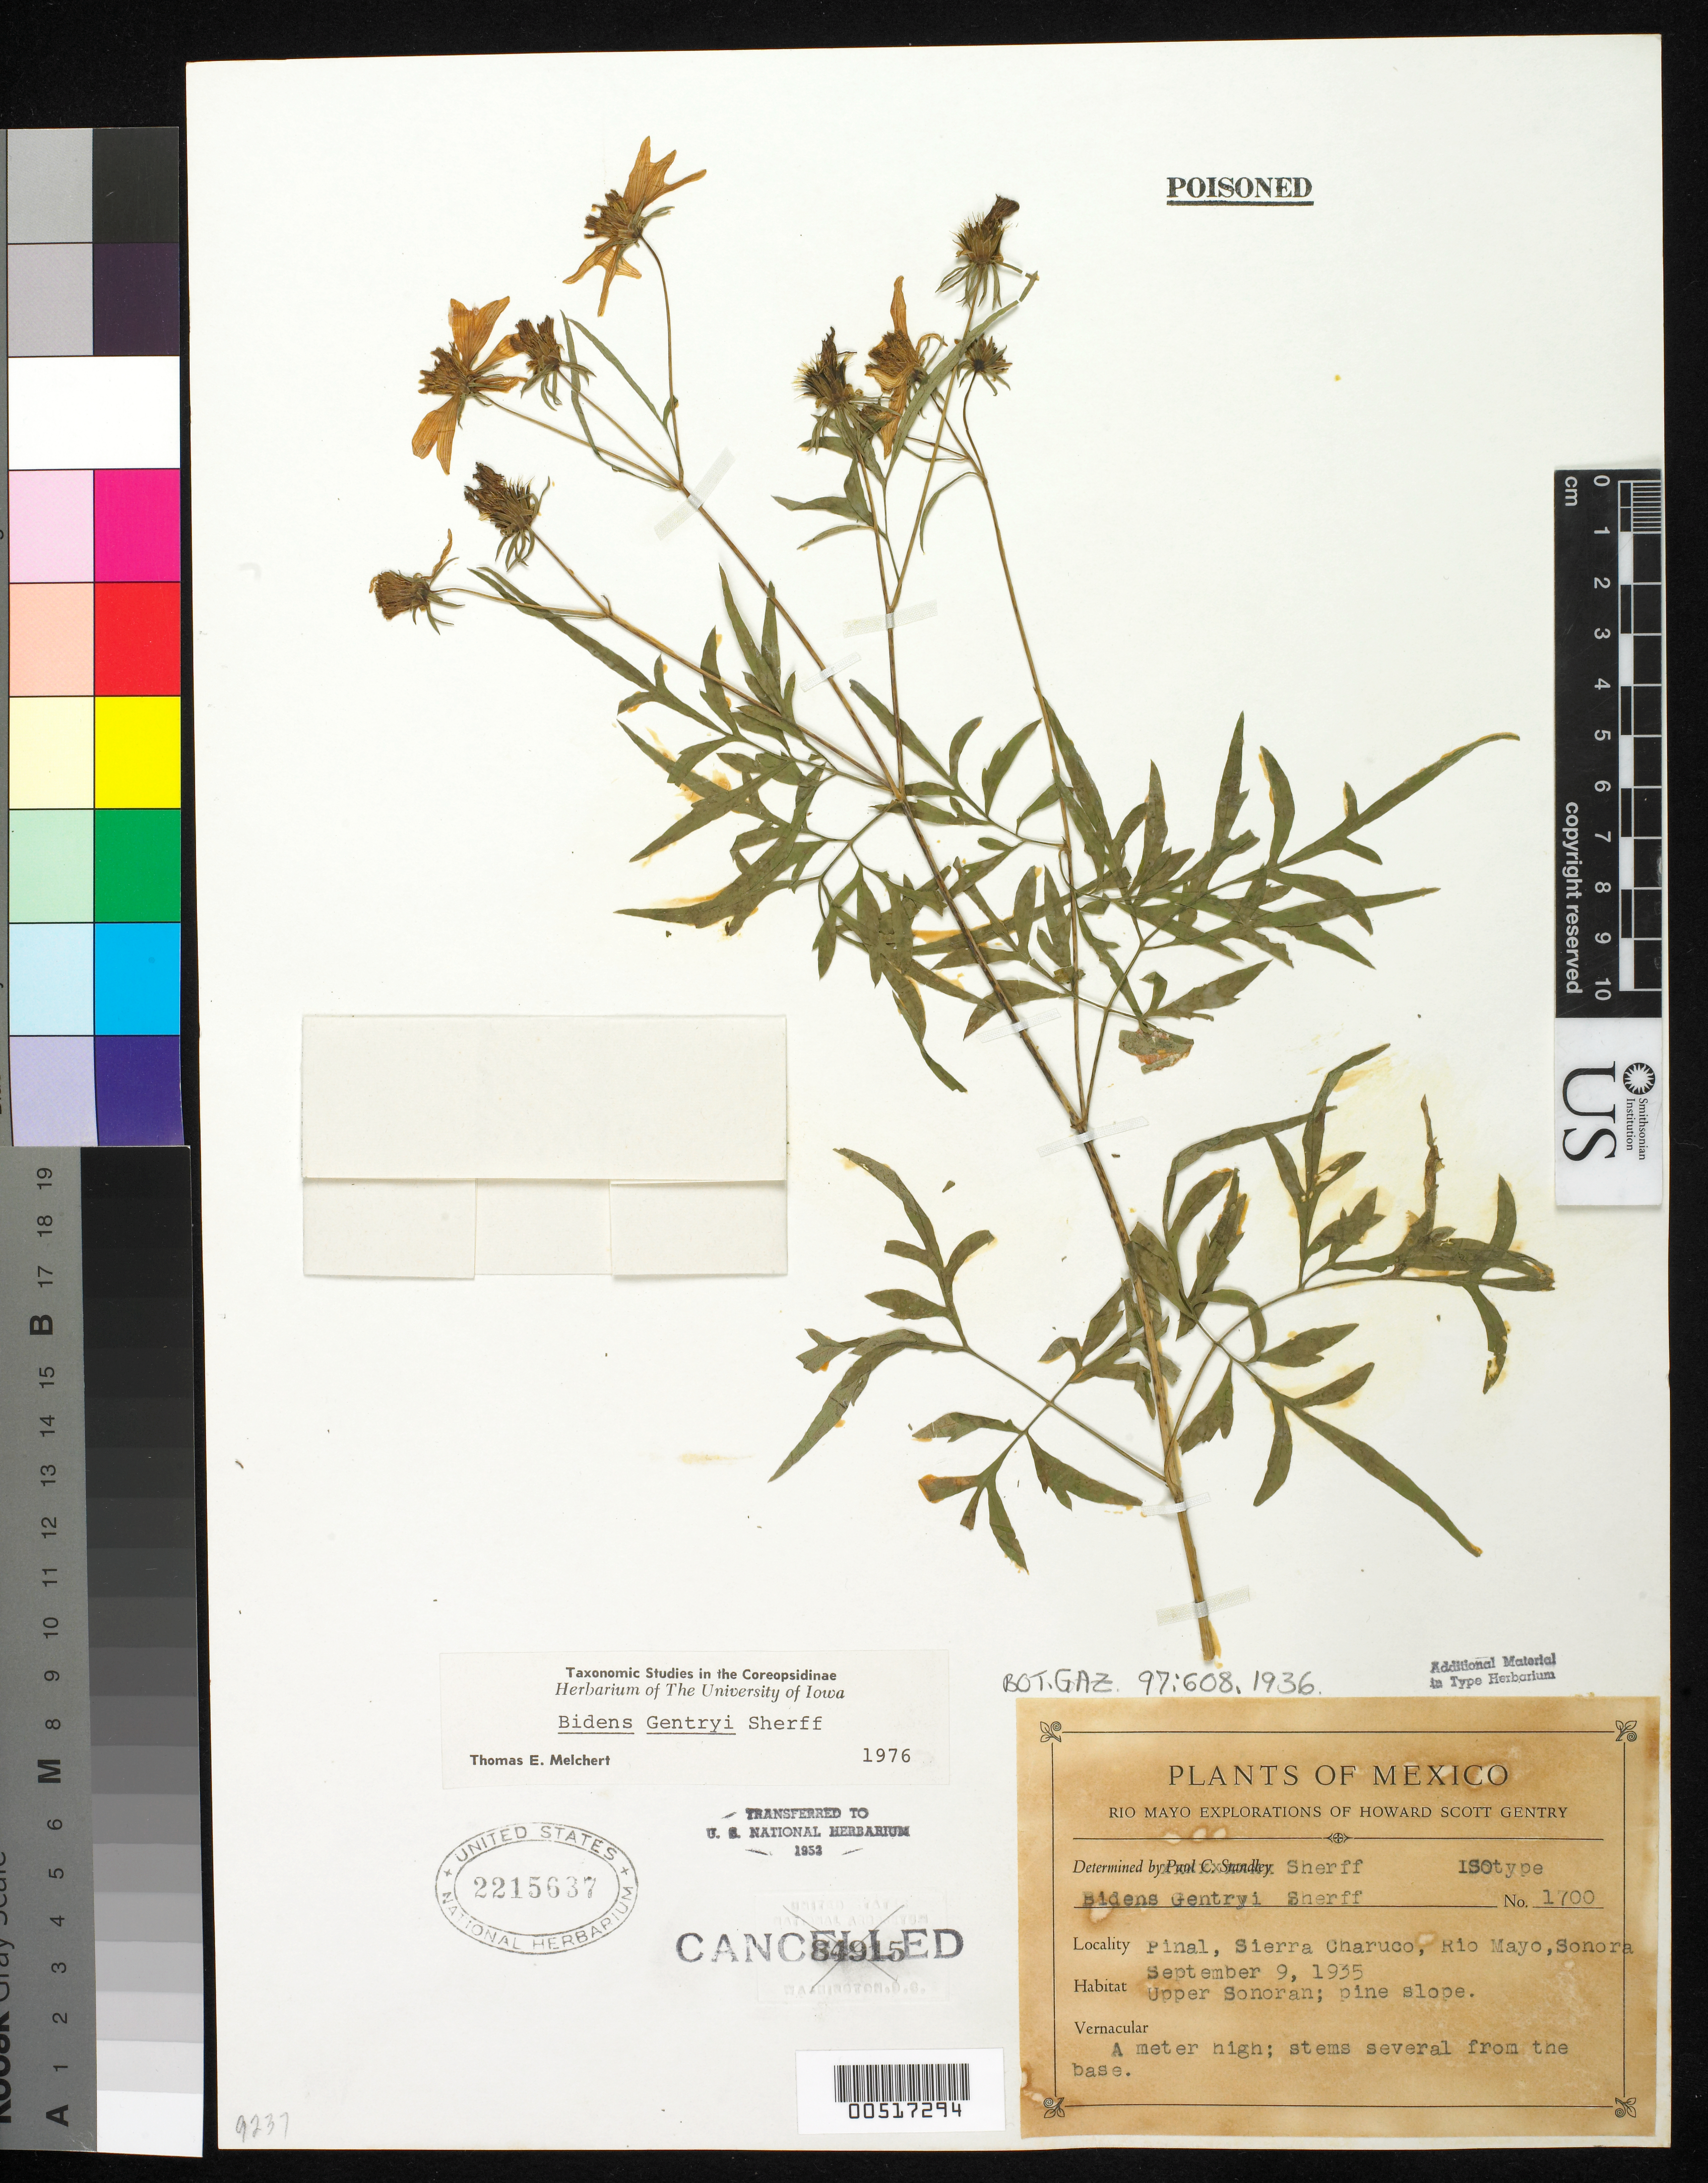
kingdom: Plantae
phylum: Tracheophyta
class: Magnoliopsida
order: Asterales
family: Asteraceae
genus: Bidens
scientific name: Bidens gentryi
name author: Sherff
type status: Isotype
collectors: H. S. Gentry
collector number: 1700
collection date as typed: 09 Sep 1935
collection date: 1935-09-09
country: Mexico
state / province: Sonora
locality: Pinal, Sierra Charuco, Rio Mayo.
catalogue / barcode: US 2215637